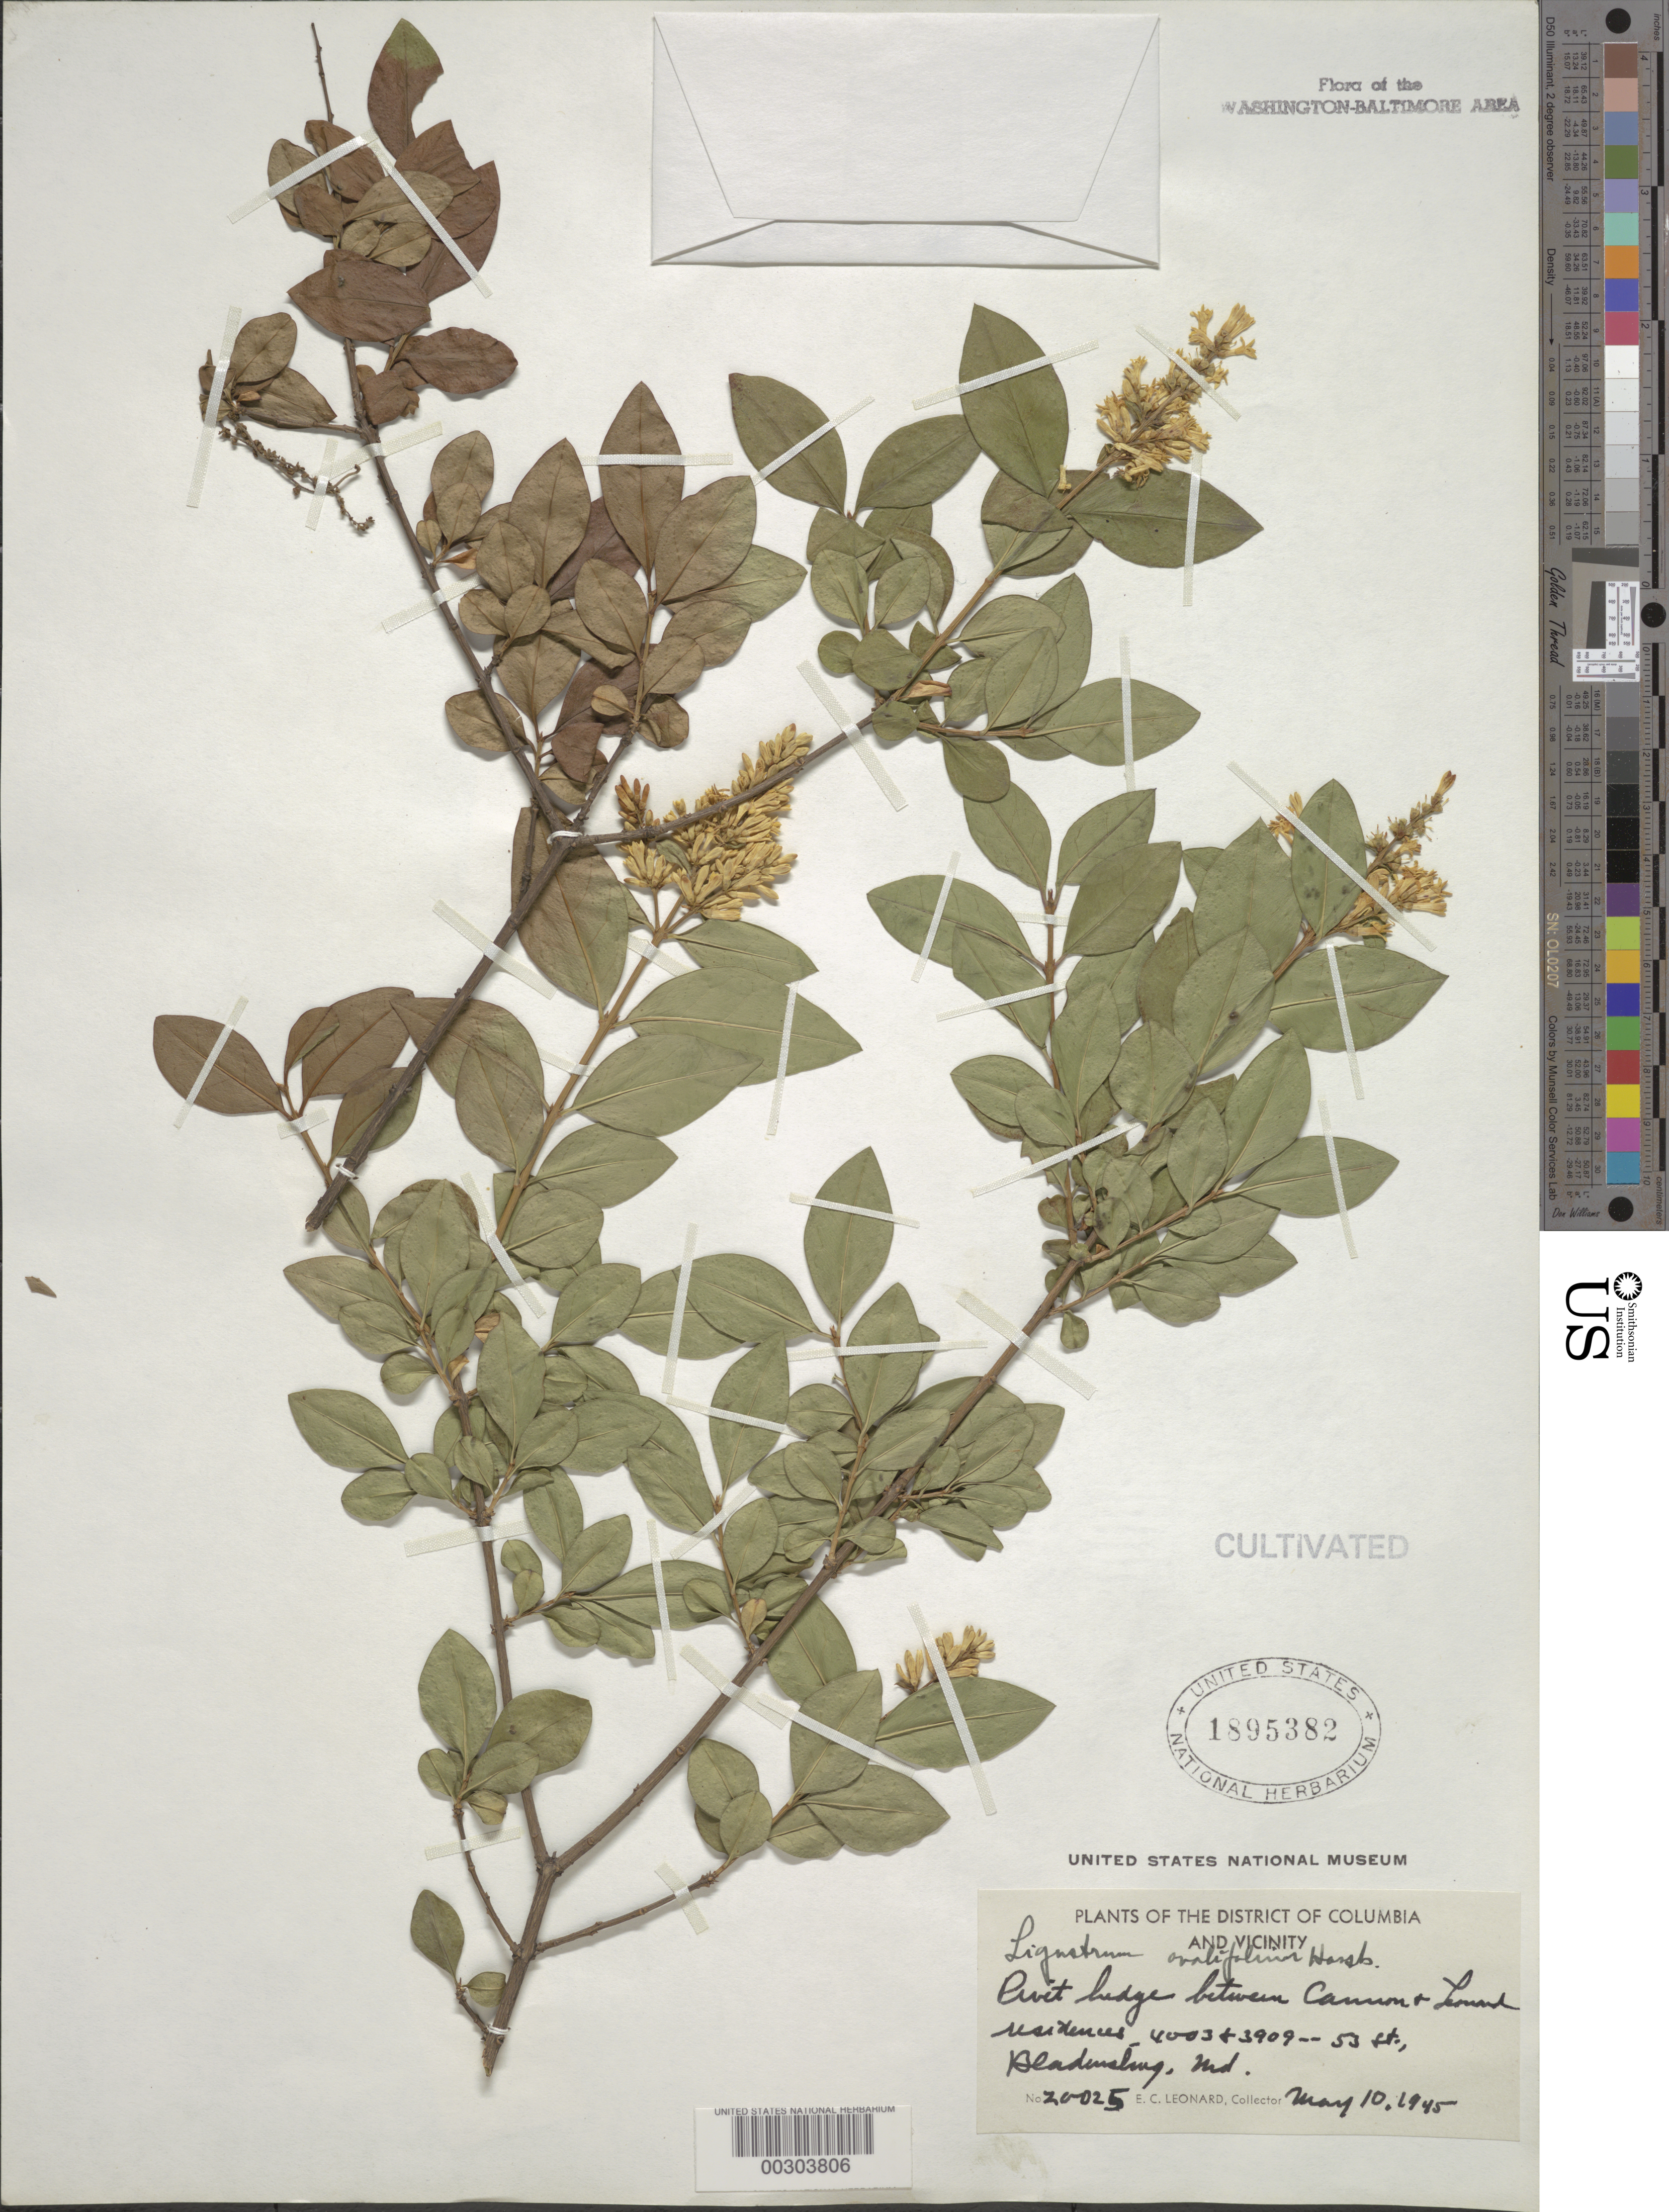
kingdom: Plantae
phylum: Tracheophyta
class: Magnoliopsida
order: Lamiales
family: Oleaceae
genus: Ligustrum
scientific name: Ligustrum ovalifolium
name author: Hassk.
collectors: E. C. Leonard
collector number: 20025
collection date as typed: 10 May 1945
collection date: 1945-05-10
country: United States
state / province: Maryland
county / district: Prince George's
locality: Bladensburg, Hedge between Cannon and Leonard Residences, 4003 and 3909 53rd St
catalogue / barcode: US 1895382